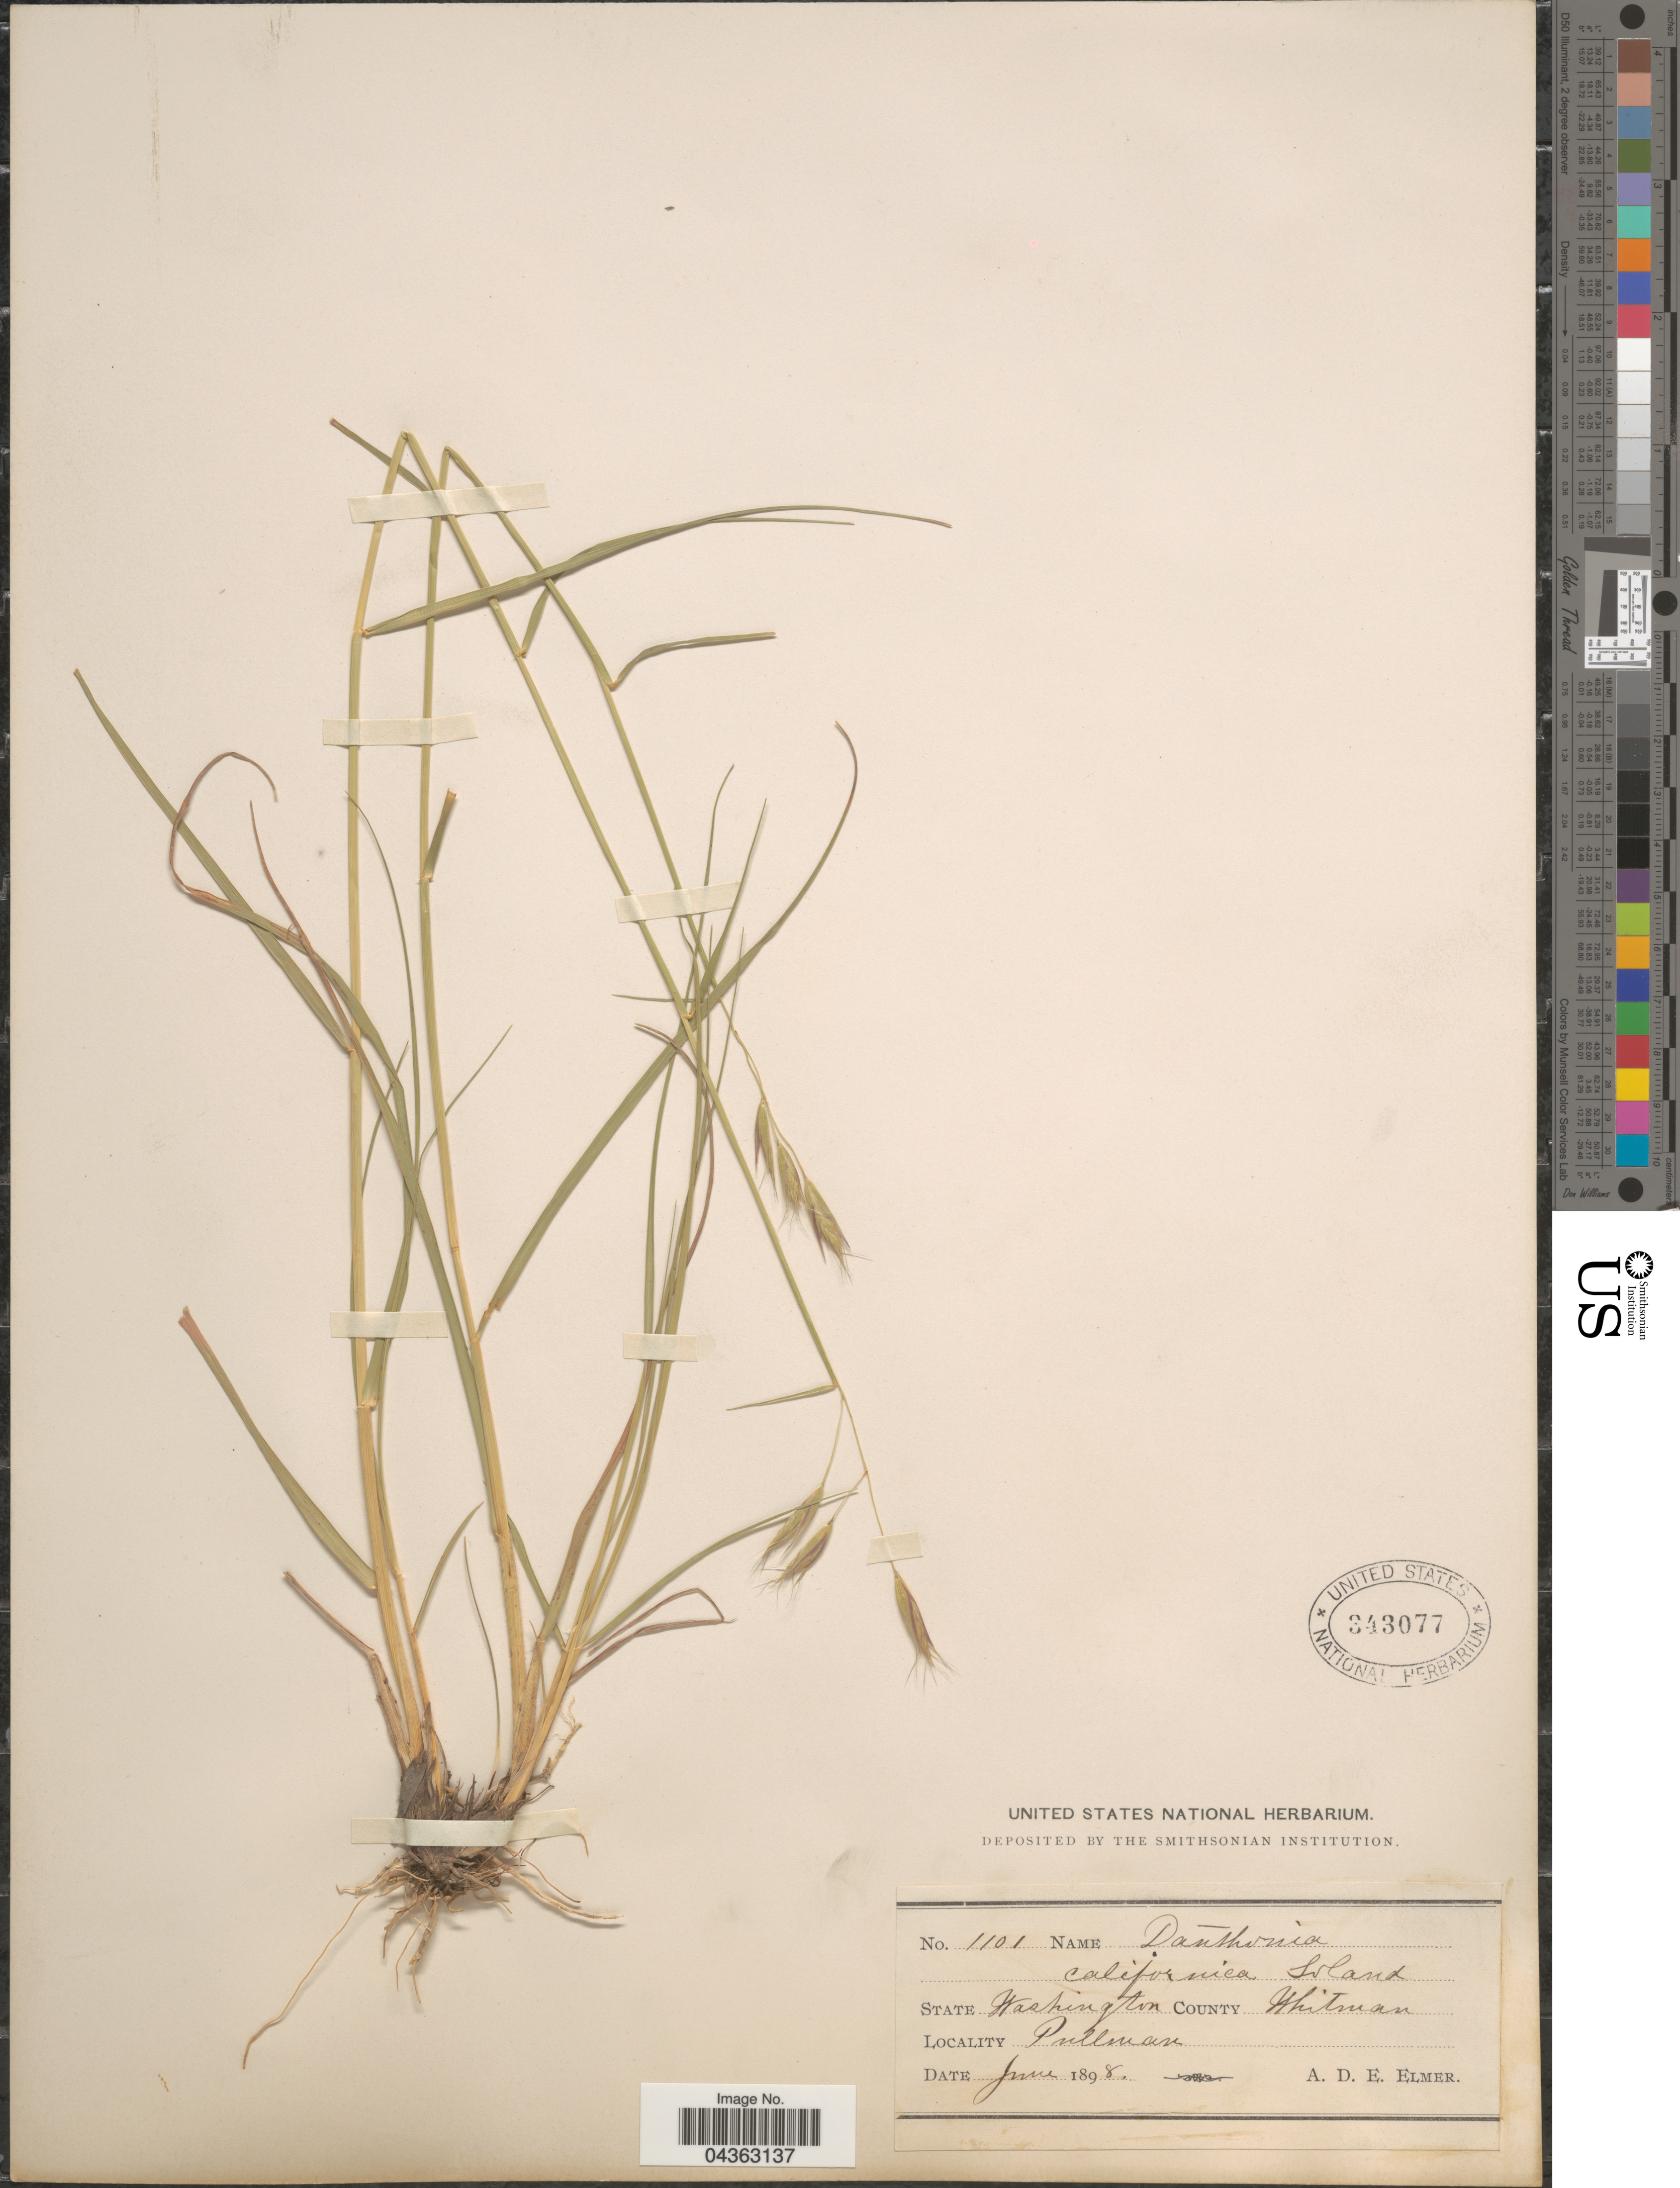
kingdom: Plantae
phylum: Tracheophyta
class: Liliopsida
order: Poales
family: Poaceae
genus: Danthonia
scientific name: Danthonia californica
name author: Bol.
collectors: A. D. E. Elmer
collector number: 1101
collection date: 1898-06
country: United States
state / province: Washington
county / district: Whitman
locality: County Whitman. Pullman.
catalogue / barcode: US 343077